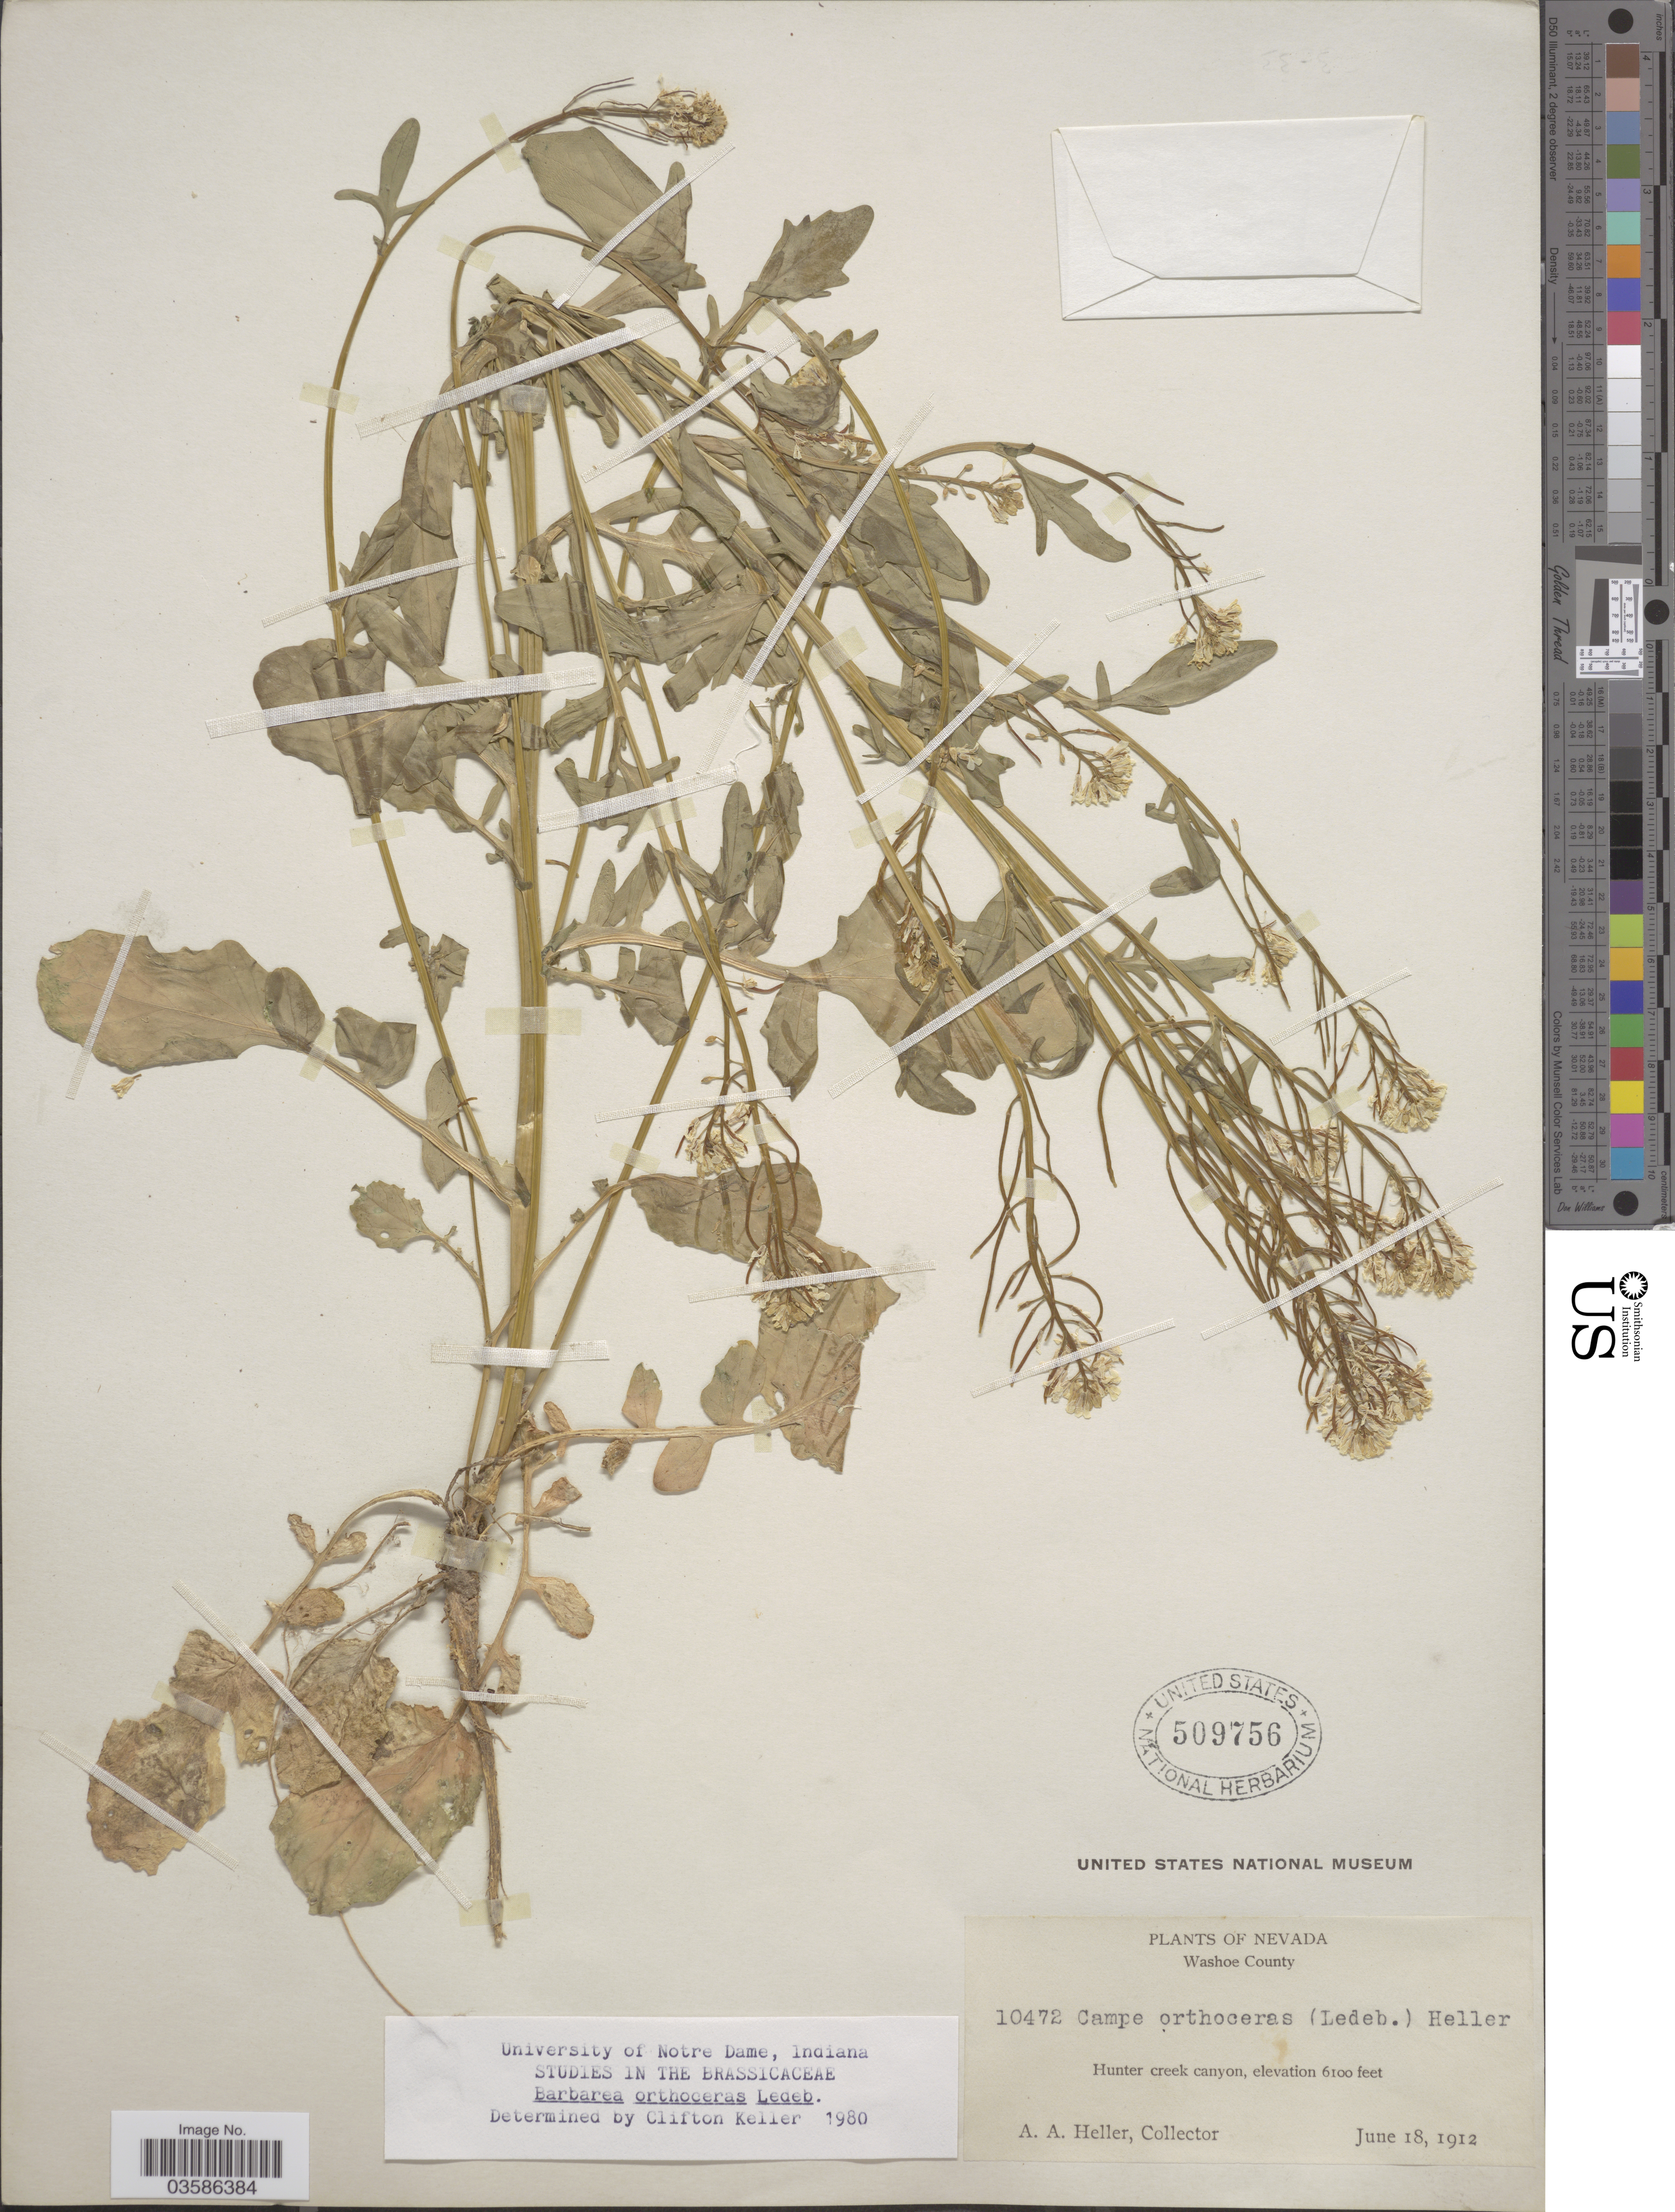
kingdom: Plantae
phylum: Tracheophyta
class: Magnoliopsida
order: Brassicales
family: Brassicaceae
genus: Barbarea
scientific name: Barbarea orthoceras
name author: Ledeb.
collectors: A. A. Heller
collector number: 10472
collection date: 1912-06-18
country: United States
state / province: Nevada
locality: Washoe County. Hunter creek canyon.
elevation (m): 1859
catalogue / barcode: US 509756